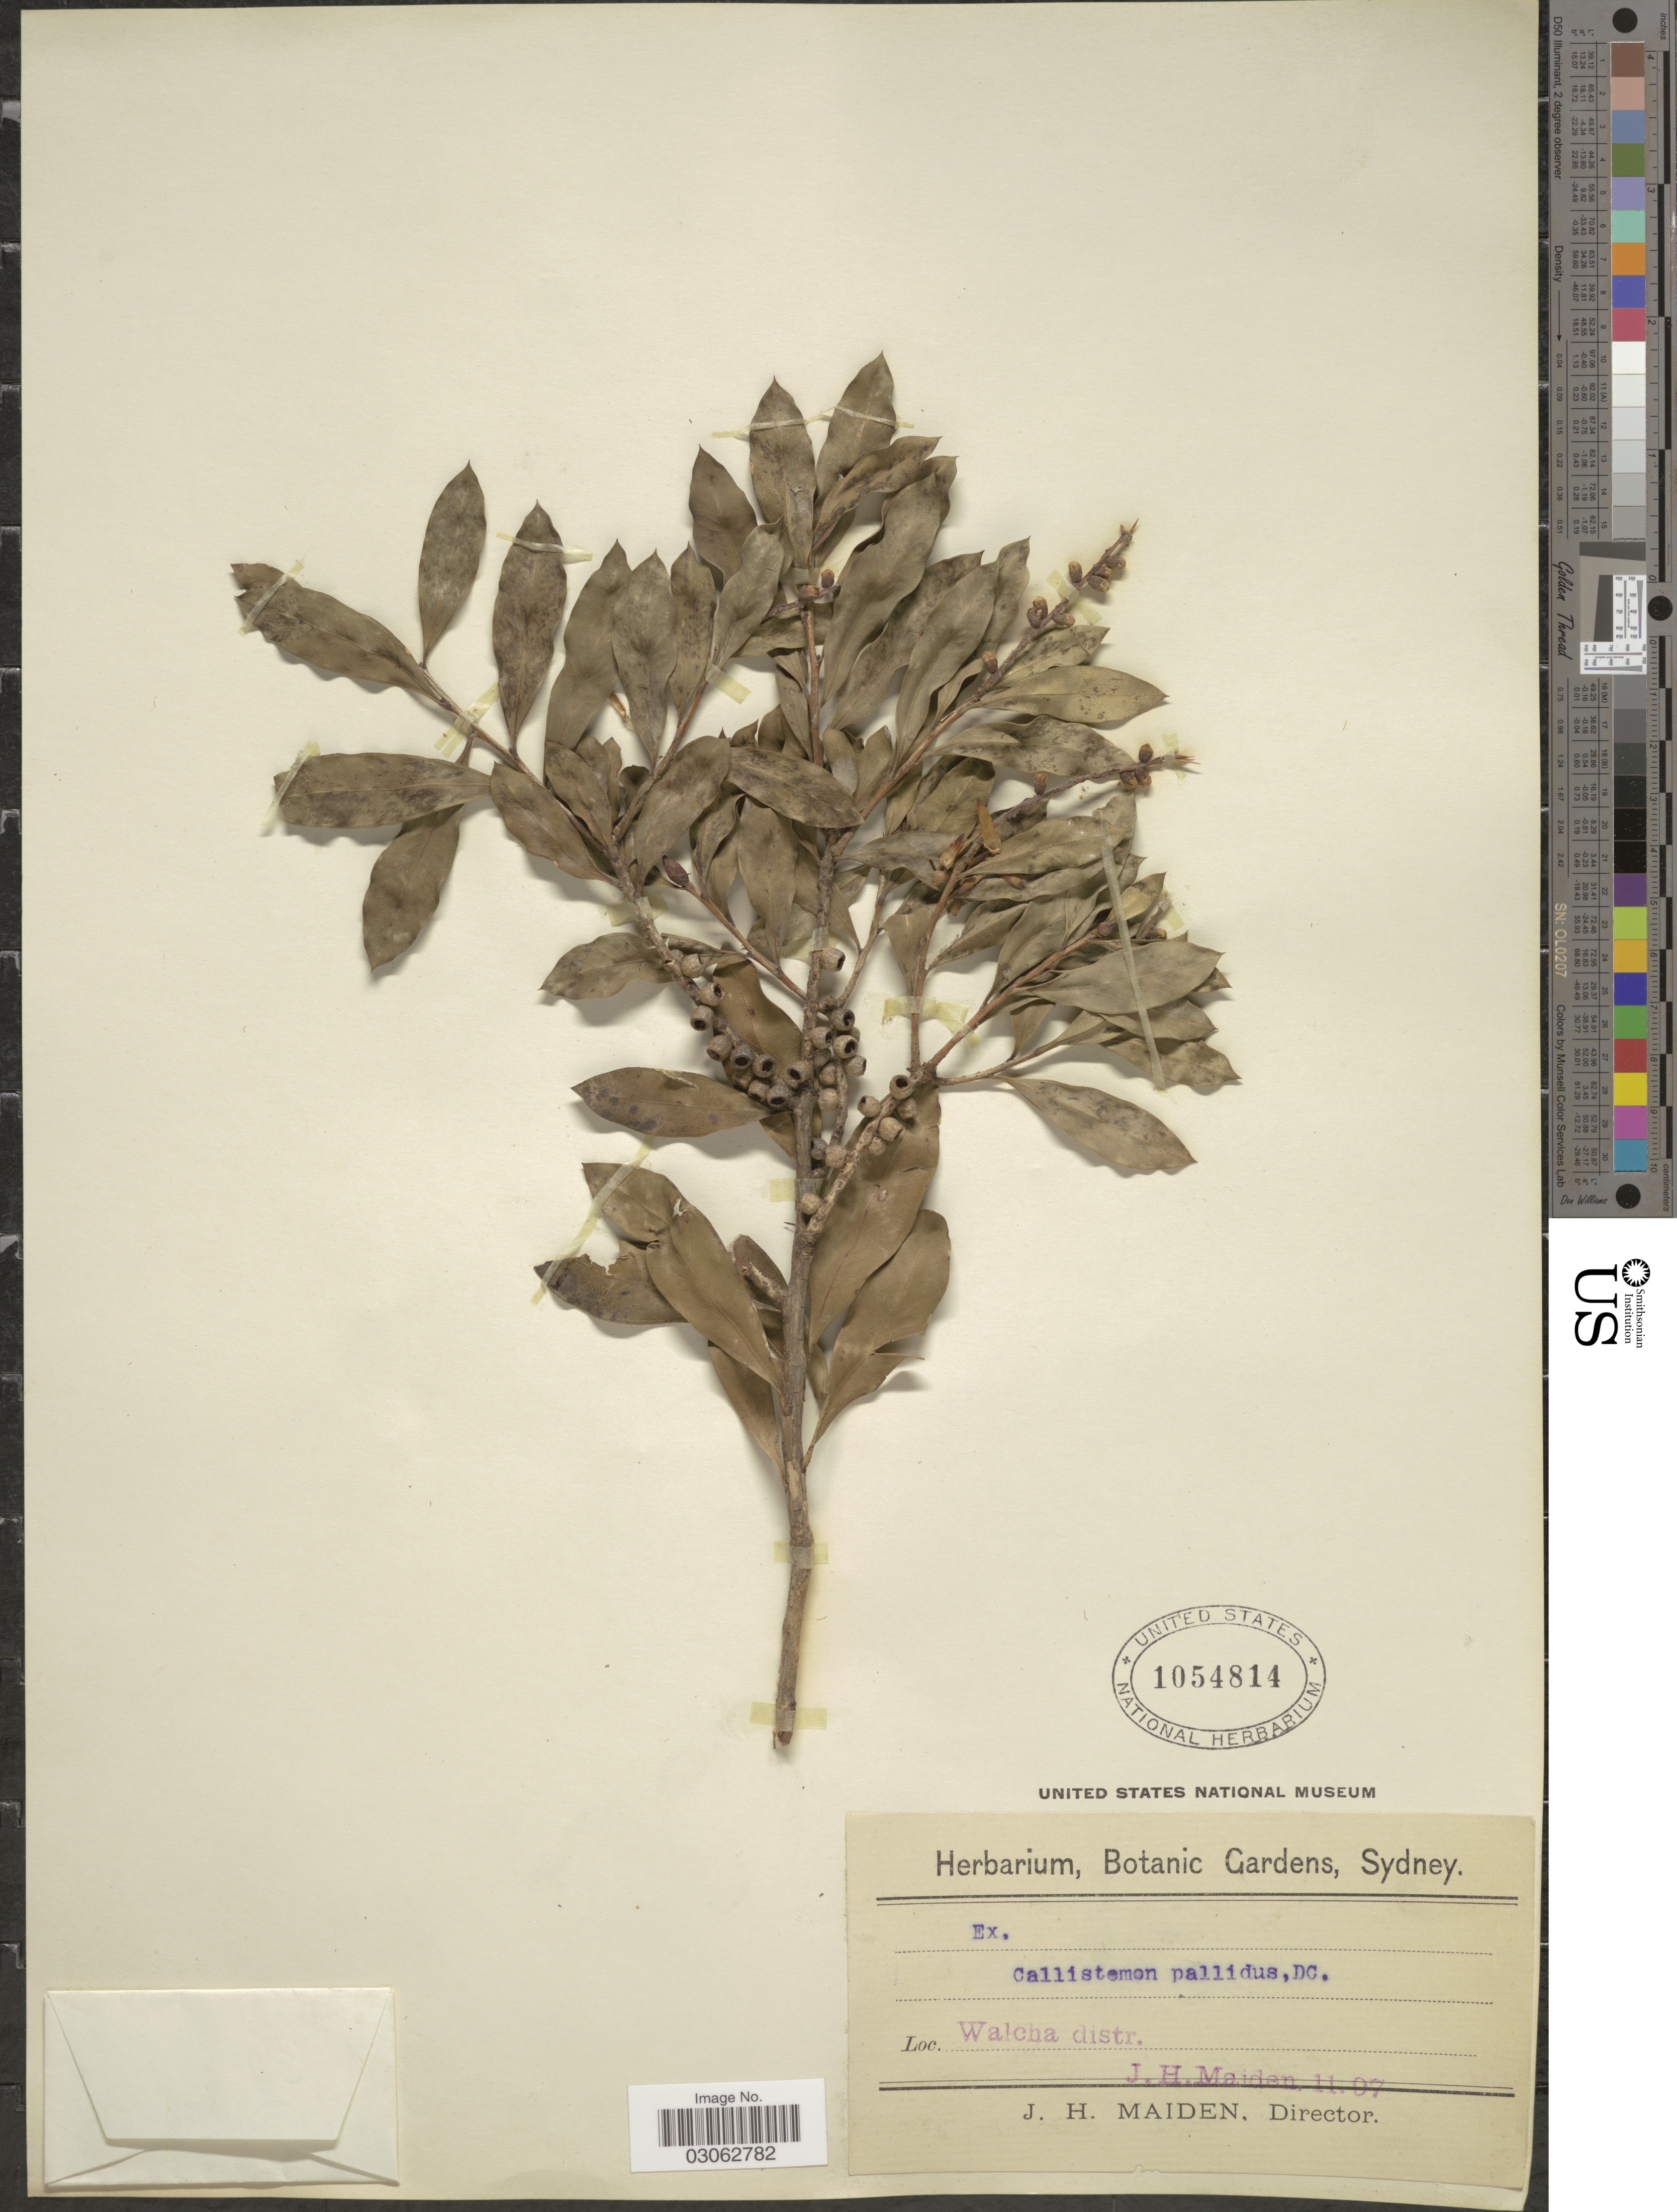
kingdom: Plantae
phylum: Tracheophyta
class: Magnoliopsida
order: Myrtales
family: Myrtaceae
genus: Callistemon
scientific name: Callistemon pallidus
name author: (Bonpl.) DC.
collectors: J. Maiden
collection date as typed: Transcribed d/m/y: /11/7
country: Australia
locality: Walcha distr.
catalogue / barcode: US 1054814